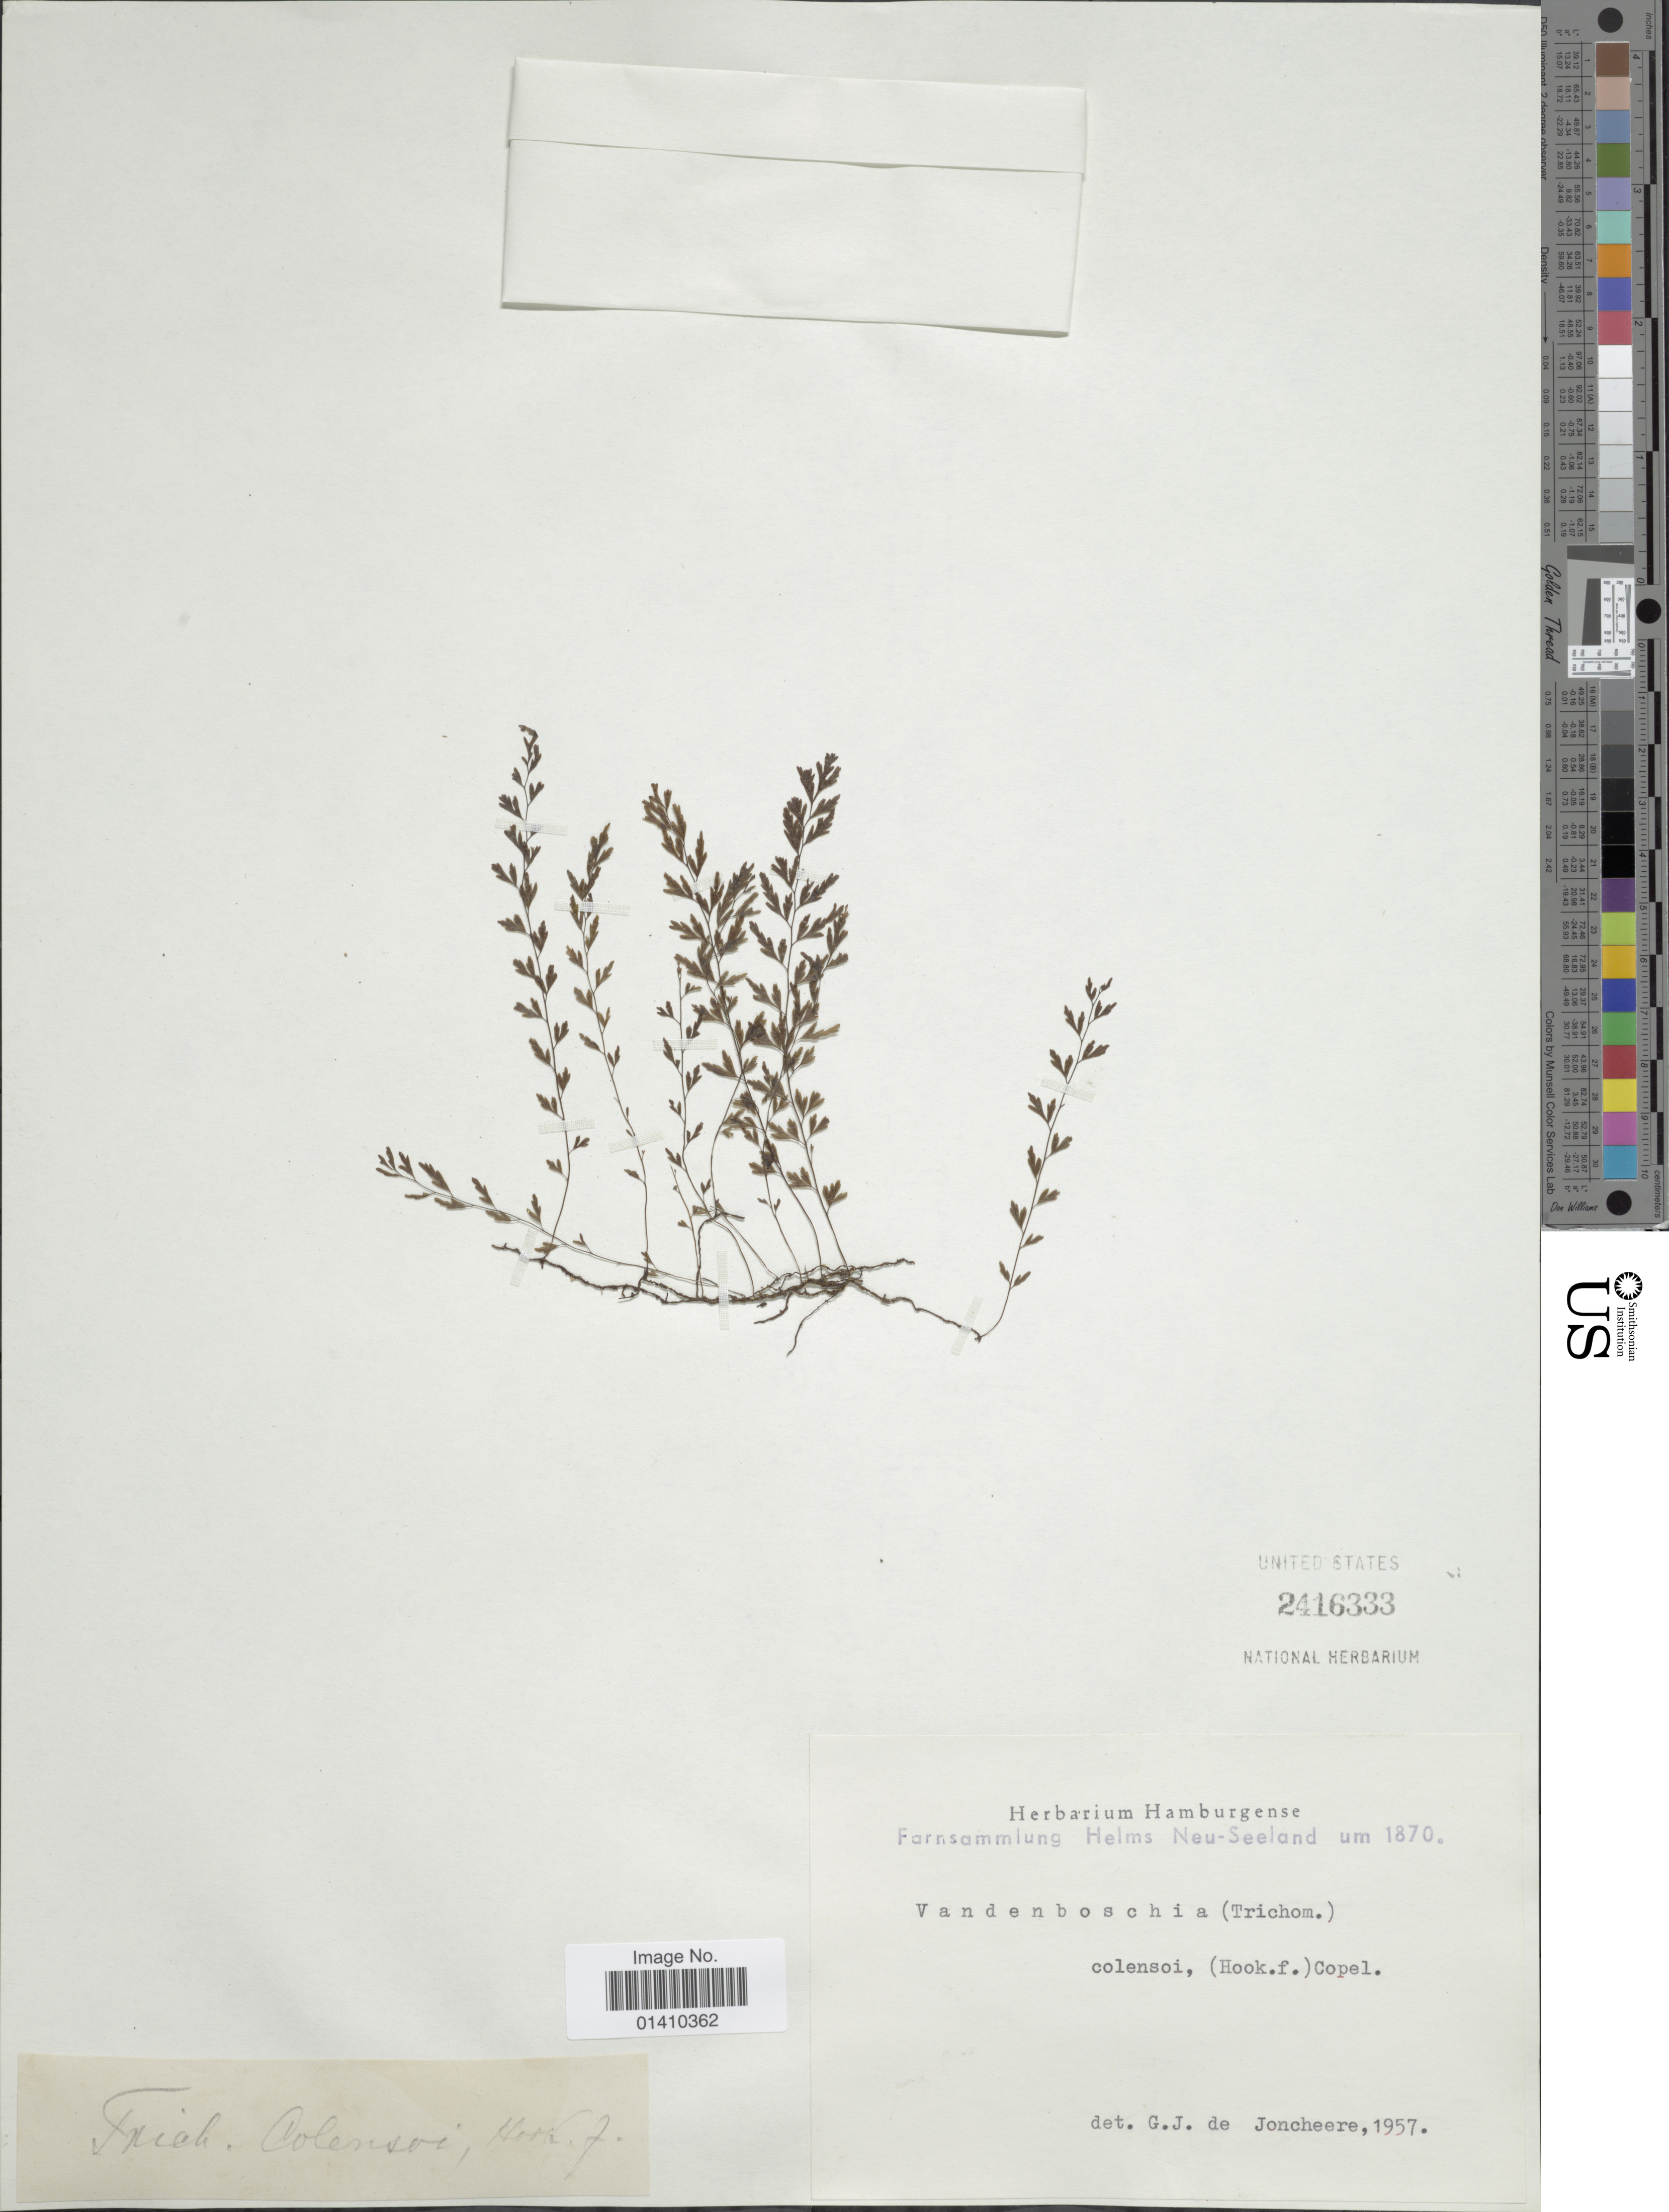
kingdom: Plantae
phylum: Tracheophyta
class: Polypodiopsida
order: Hymenophyllales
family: Hymenophyllaceae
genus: Polyphlebium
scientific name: Polyphlebium colensoi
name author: (Hook. f.) Ebihara & K. Iwats.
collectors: Helms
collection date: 1870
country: New Zealand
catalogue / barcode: US 2416333